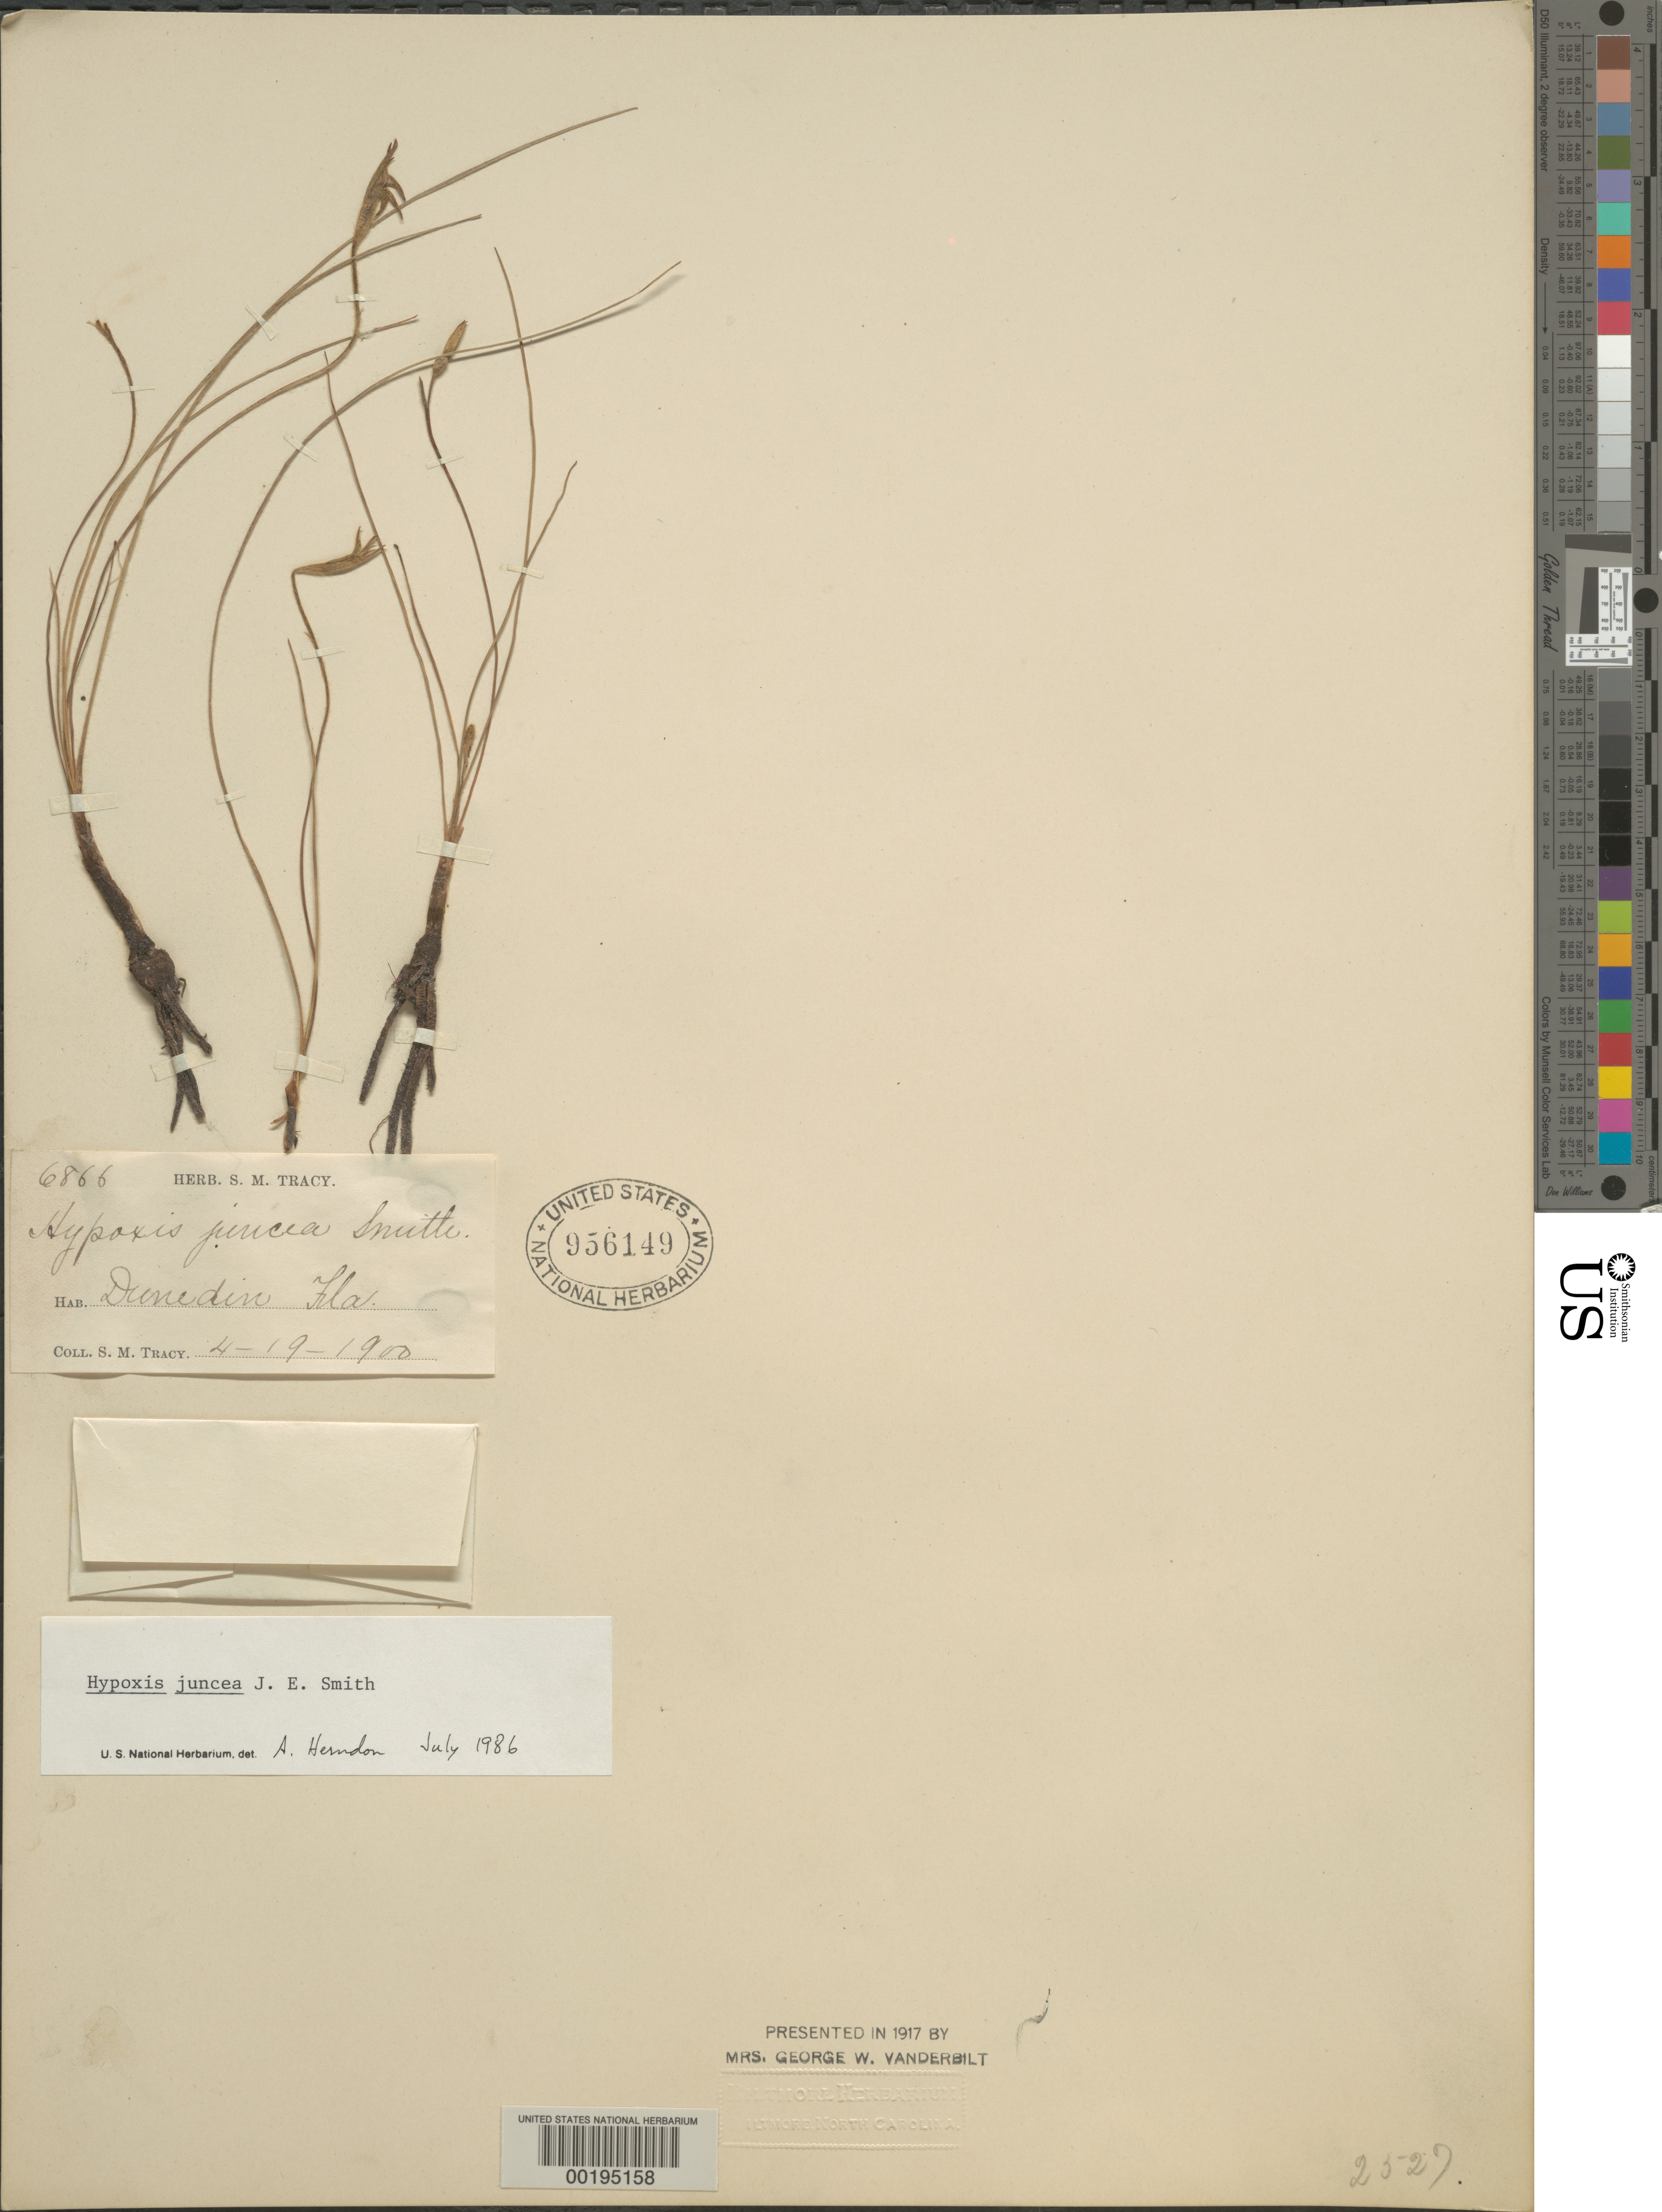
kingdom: Plantae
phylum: Tracheophyta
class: Liliopsida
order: Asparagales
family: Hypoxidaceae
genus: Hypoxis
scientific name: Hypoxis juncea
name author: Small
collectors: S. M. Tracy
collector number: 6866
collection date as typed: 19 Apr 1900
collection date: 1900-04-19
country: United States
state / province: Florida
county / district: Pinellas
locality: Dunedin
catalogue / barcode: US 956149